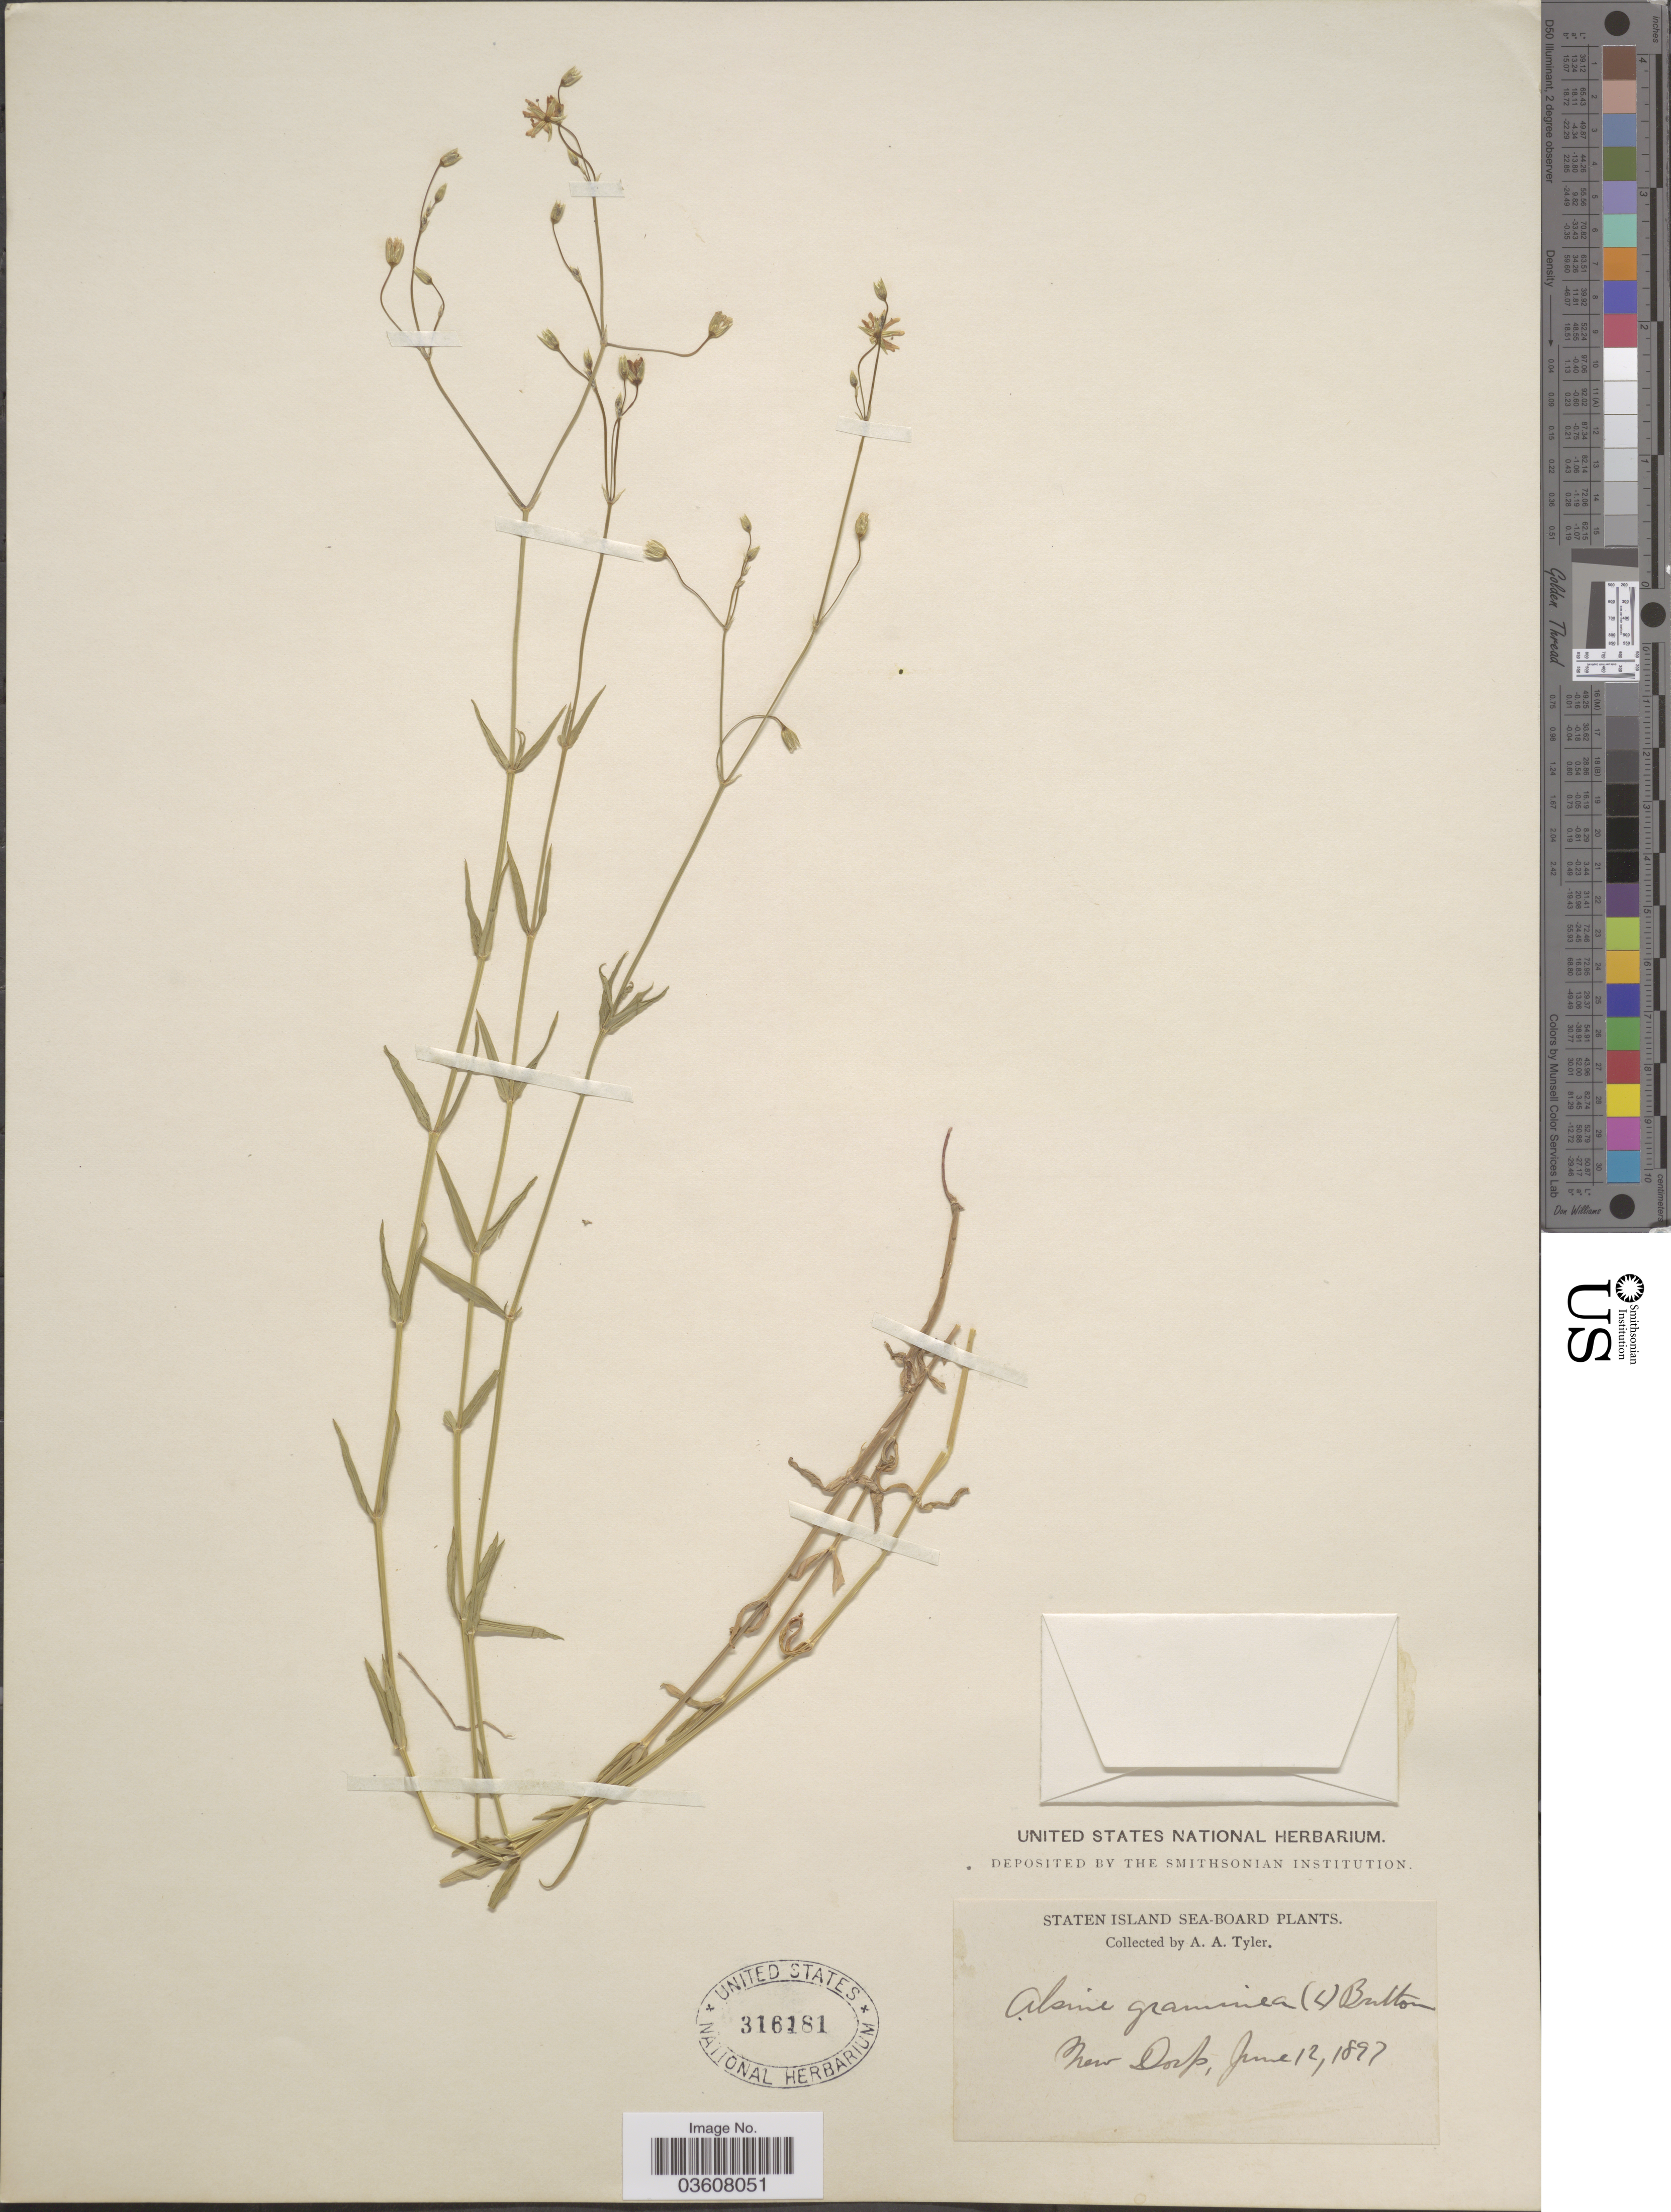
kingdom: Plantae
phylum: Tracheophyta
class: Magnoliopsida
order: Caryophyllales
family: Caryophyllaceae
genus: Stellaria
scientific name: Stellaria graminea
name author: L.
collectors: A. Tyler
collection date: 1897-06-12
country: United States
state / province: New York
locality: Staten Island Sea-Board. New Dorp.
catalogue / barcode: US 316181